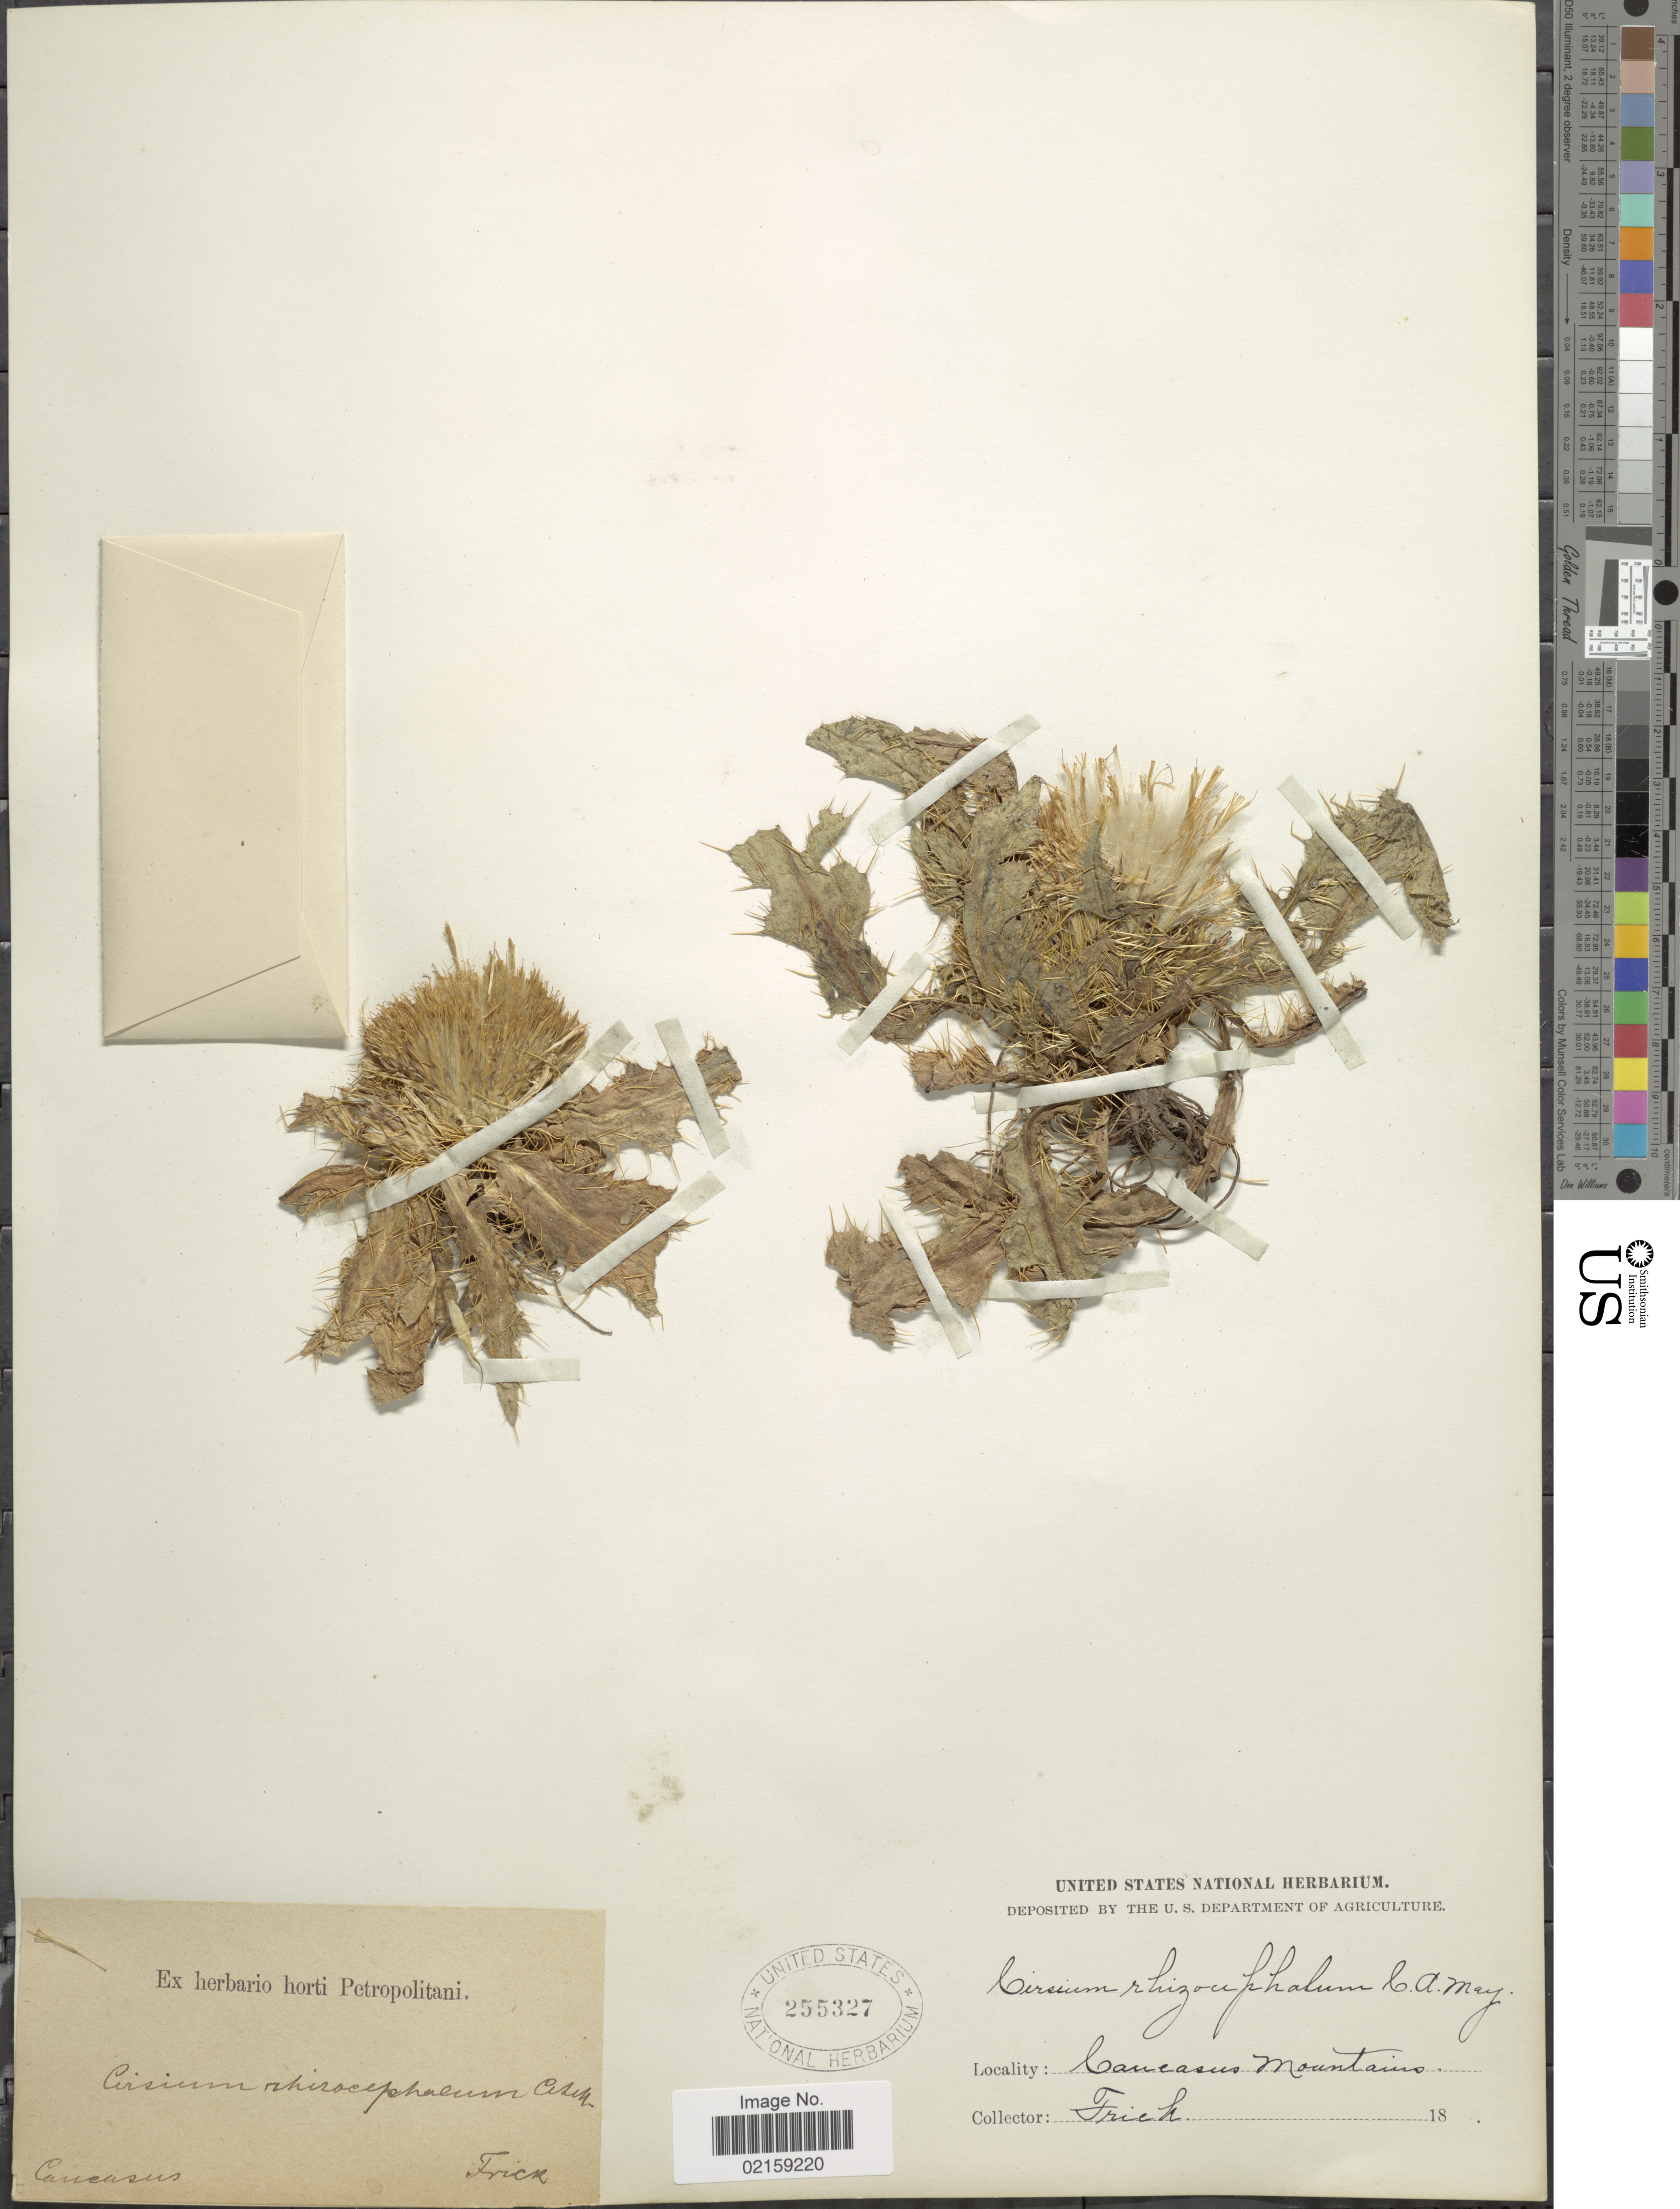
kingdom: Plantae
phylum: Tracheophyta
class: Magnoliopsida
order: Asterales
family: Asteraceae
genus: Cirsium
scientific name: Cirsium rhizocephalum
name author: C.A. Mey.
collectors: Frick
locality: Caucasus Mountains, Caucapus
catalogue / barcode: US 255327